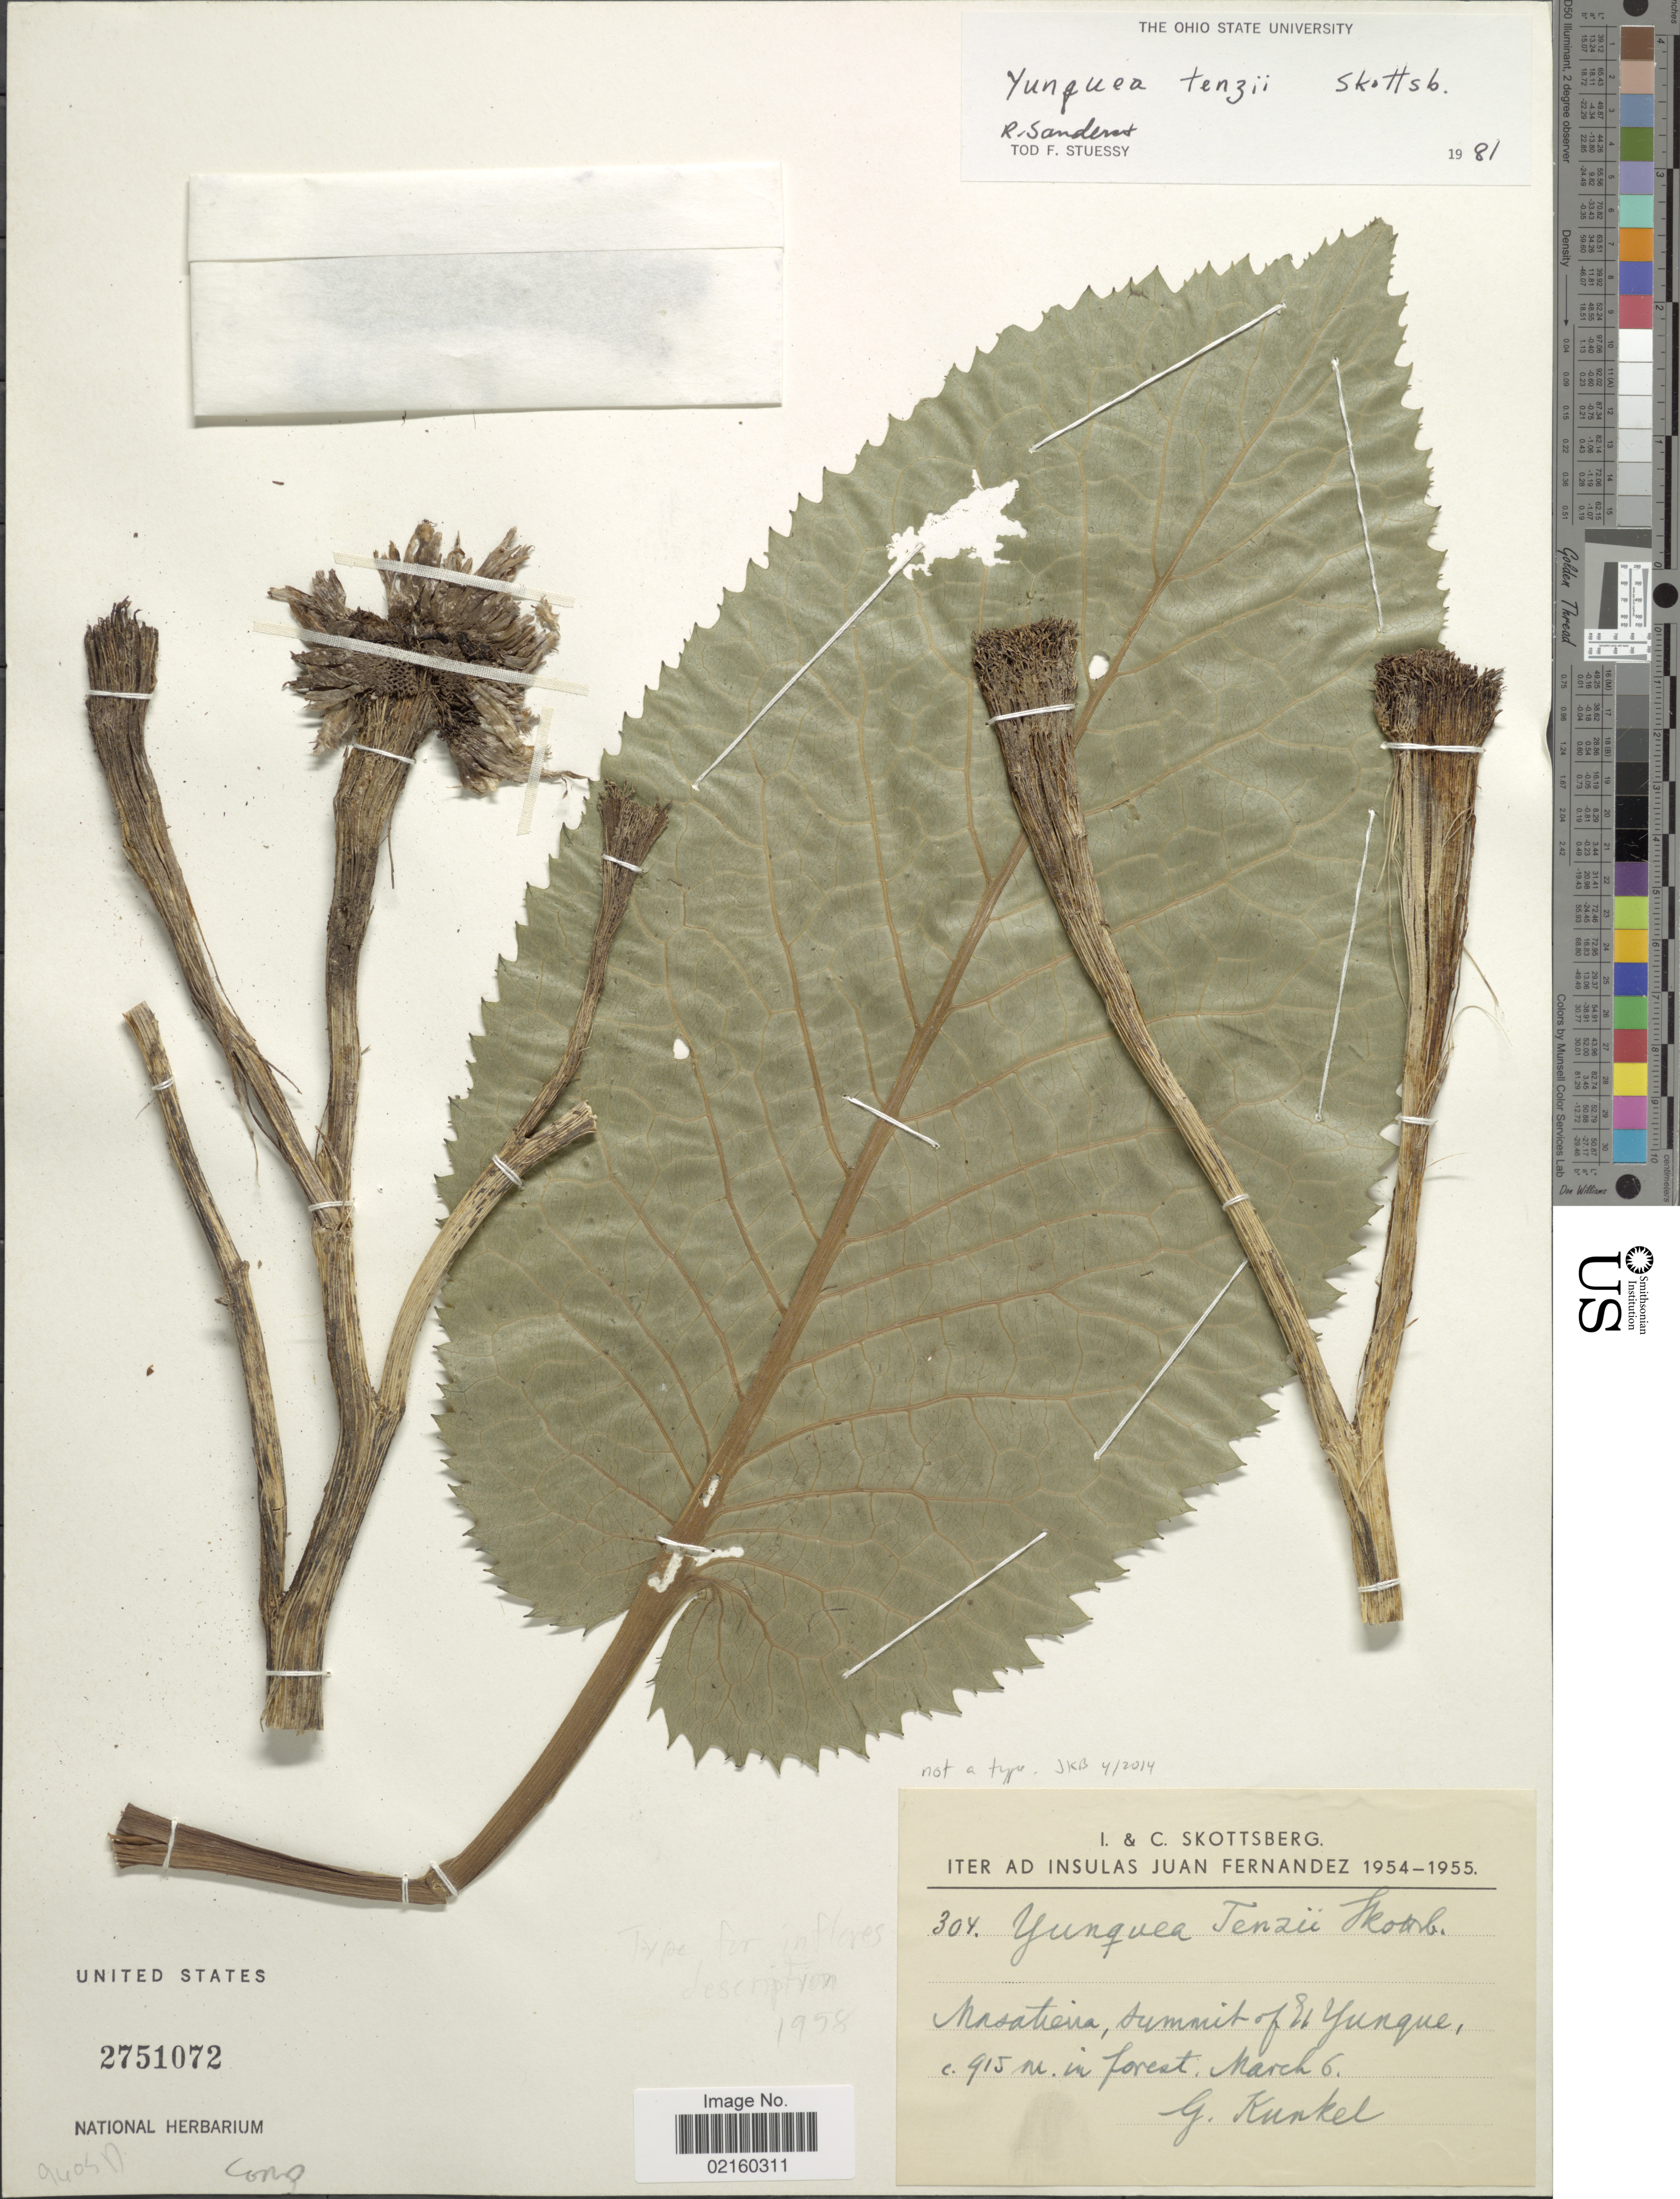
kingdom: Plantae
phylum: Tracheophyta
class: Magnoliopsida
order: Asterales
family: Asteraceae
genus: Yunquea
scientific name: Yunquea tenzii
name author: Skottsb.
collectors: G. Kunkel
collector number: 304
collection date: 1954-03-06/1955-03-06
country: Chile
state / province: Valparaíso (V)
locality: Insulas Juan Fernandez, Masatierra, summit of El Yunque.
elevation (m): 915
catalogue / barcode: US 2751072